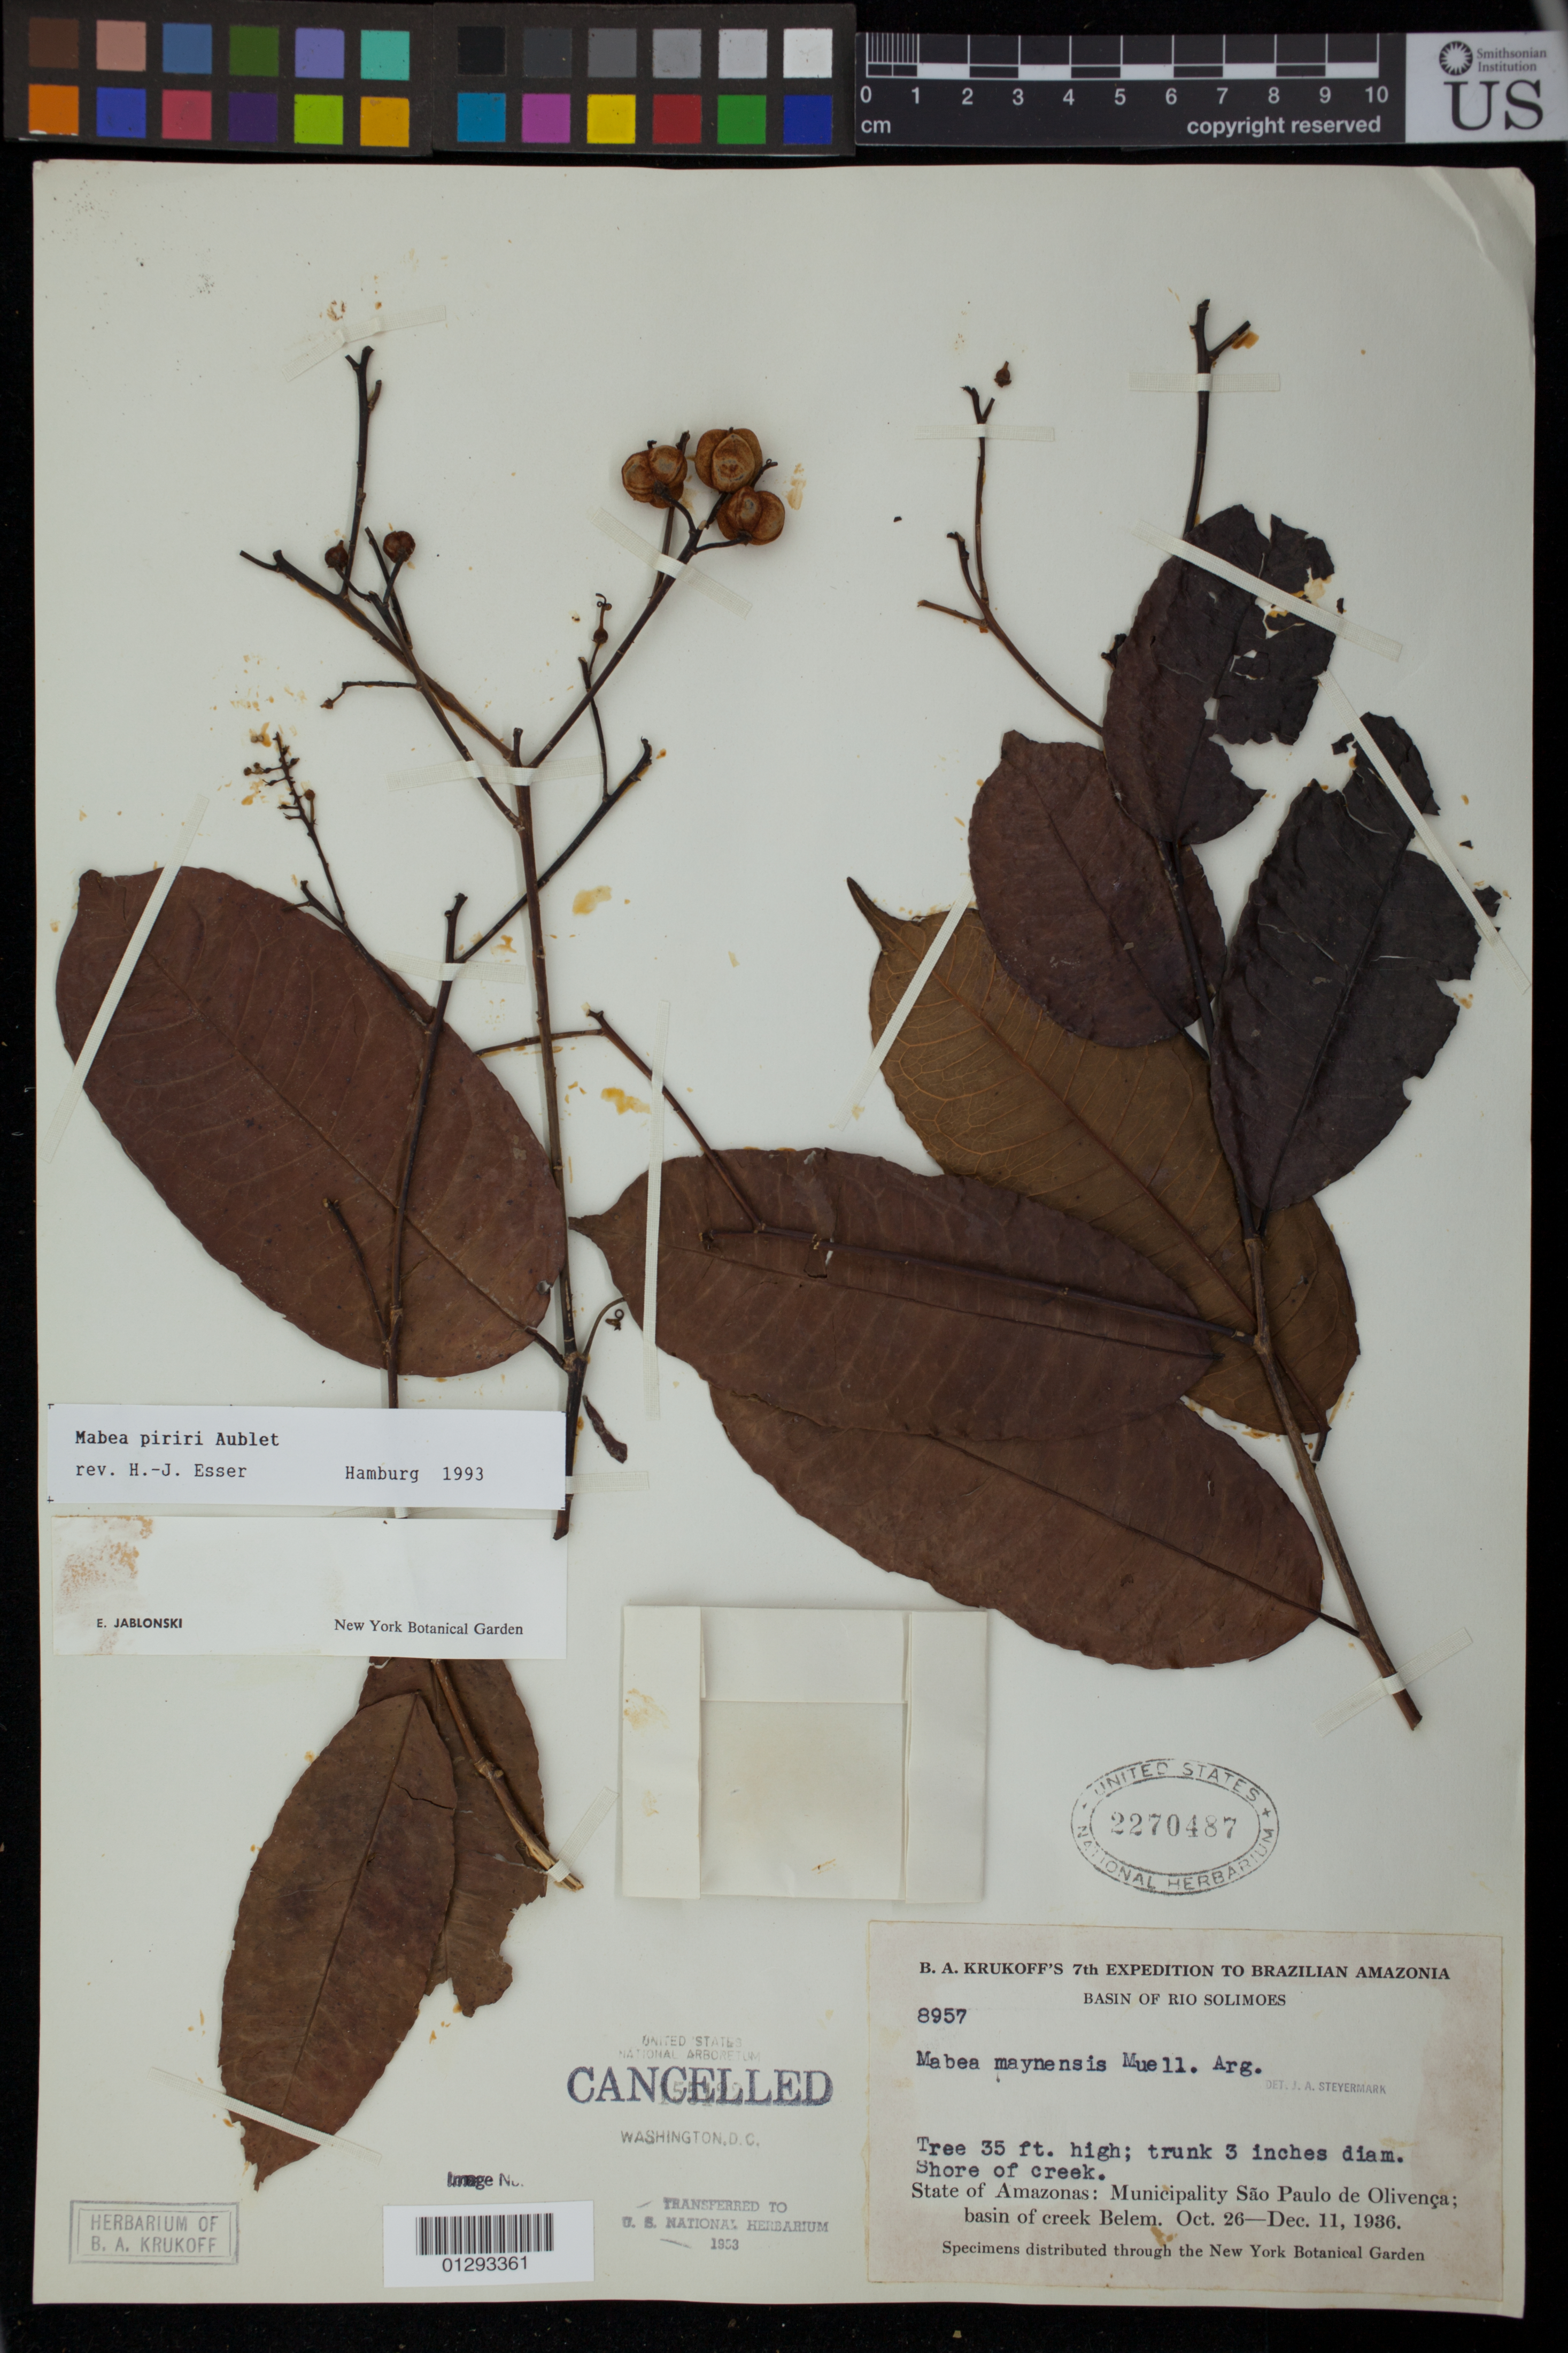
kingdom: Plantae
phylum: Tracheophyta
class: Magnoliopsida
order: Malpighiales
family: Euphorbiaceae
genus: Mabea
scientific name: Mabea piriri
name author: Aubl.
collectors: B. A. Krukoff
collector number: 8957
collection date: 1936-10-26/1936-12-11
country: Brazil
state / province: Amazonas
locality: Basin of Rio Solimoes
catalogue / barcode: US 2270487